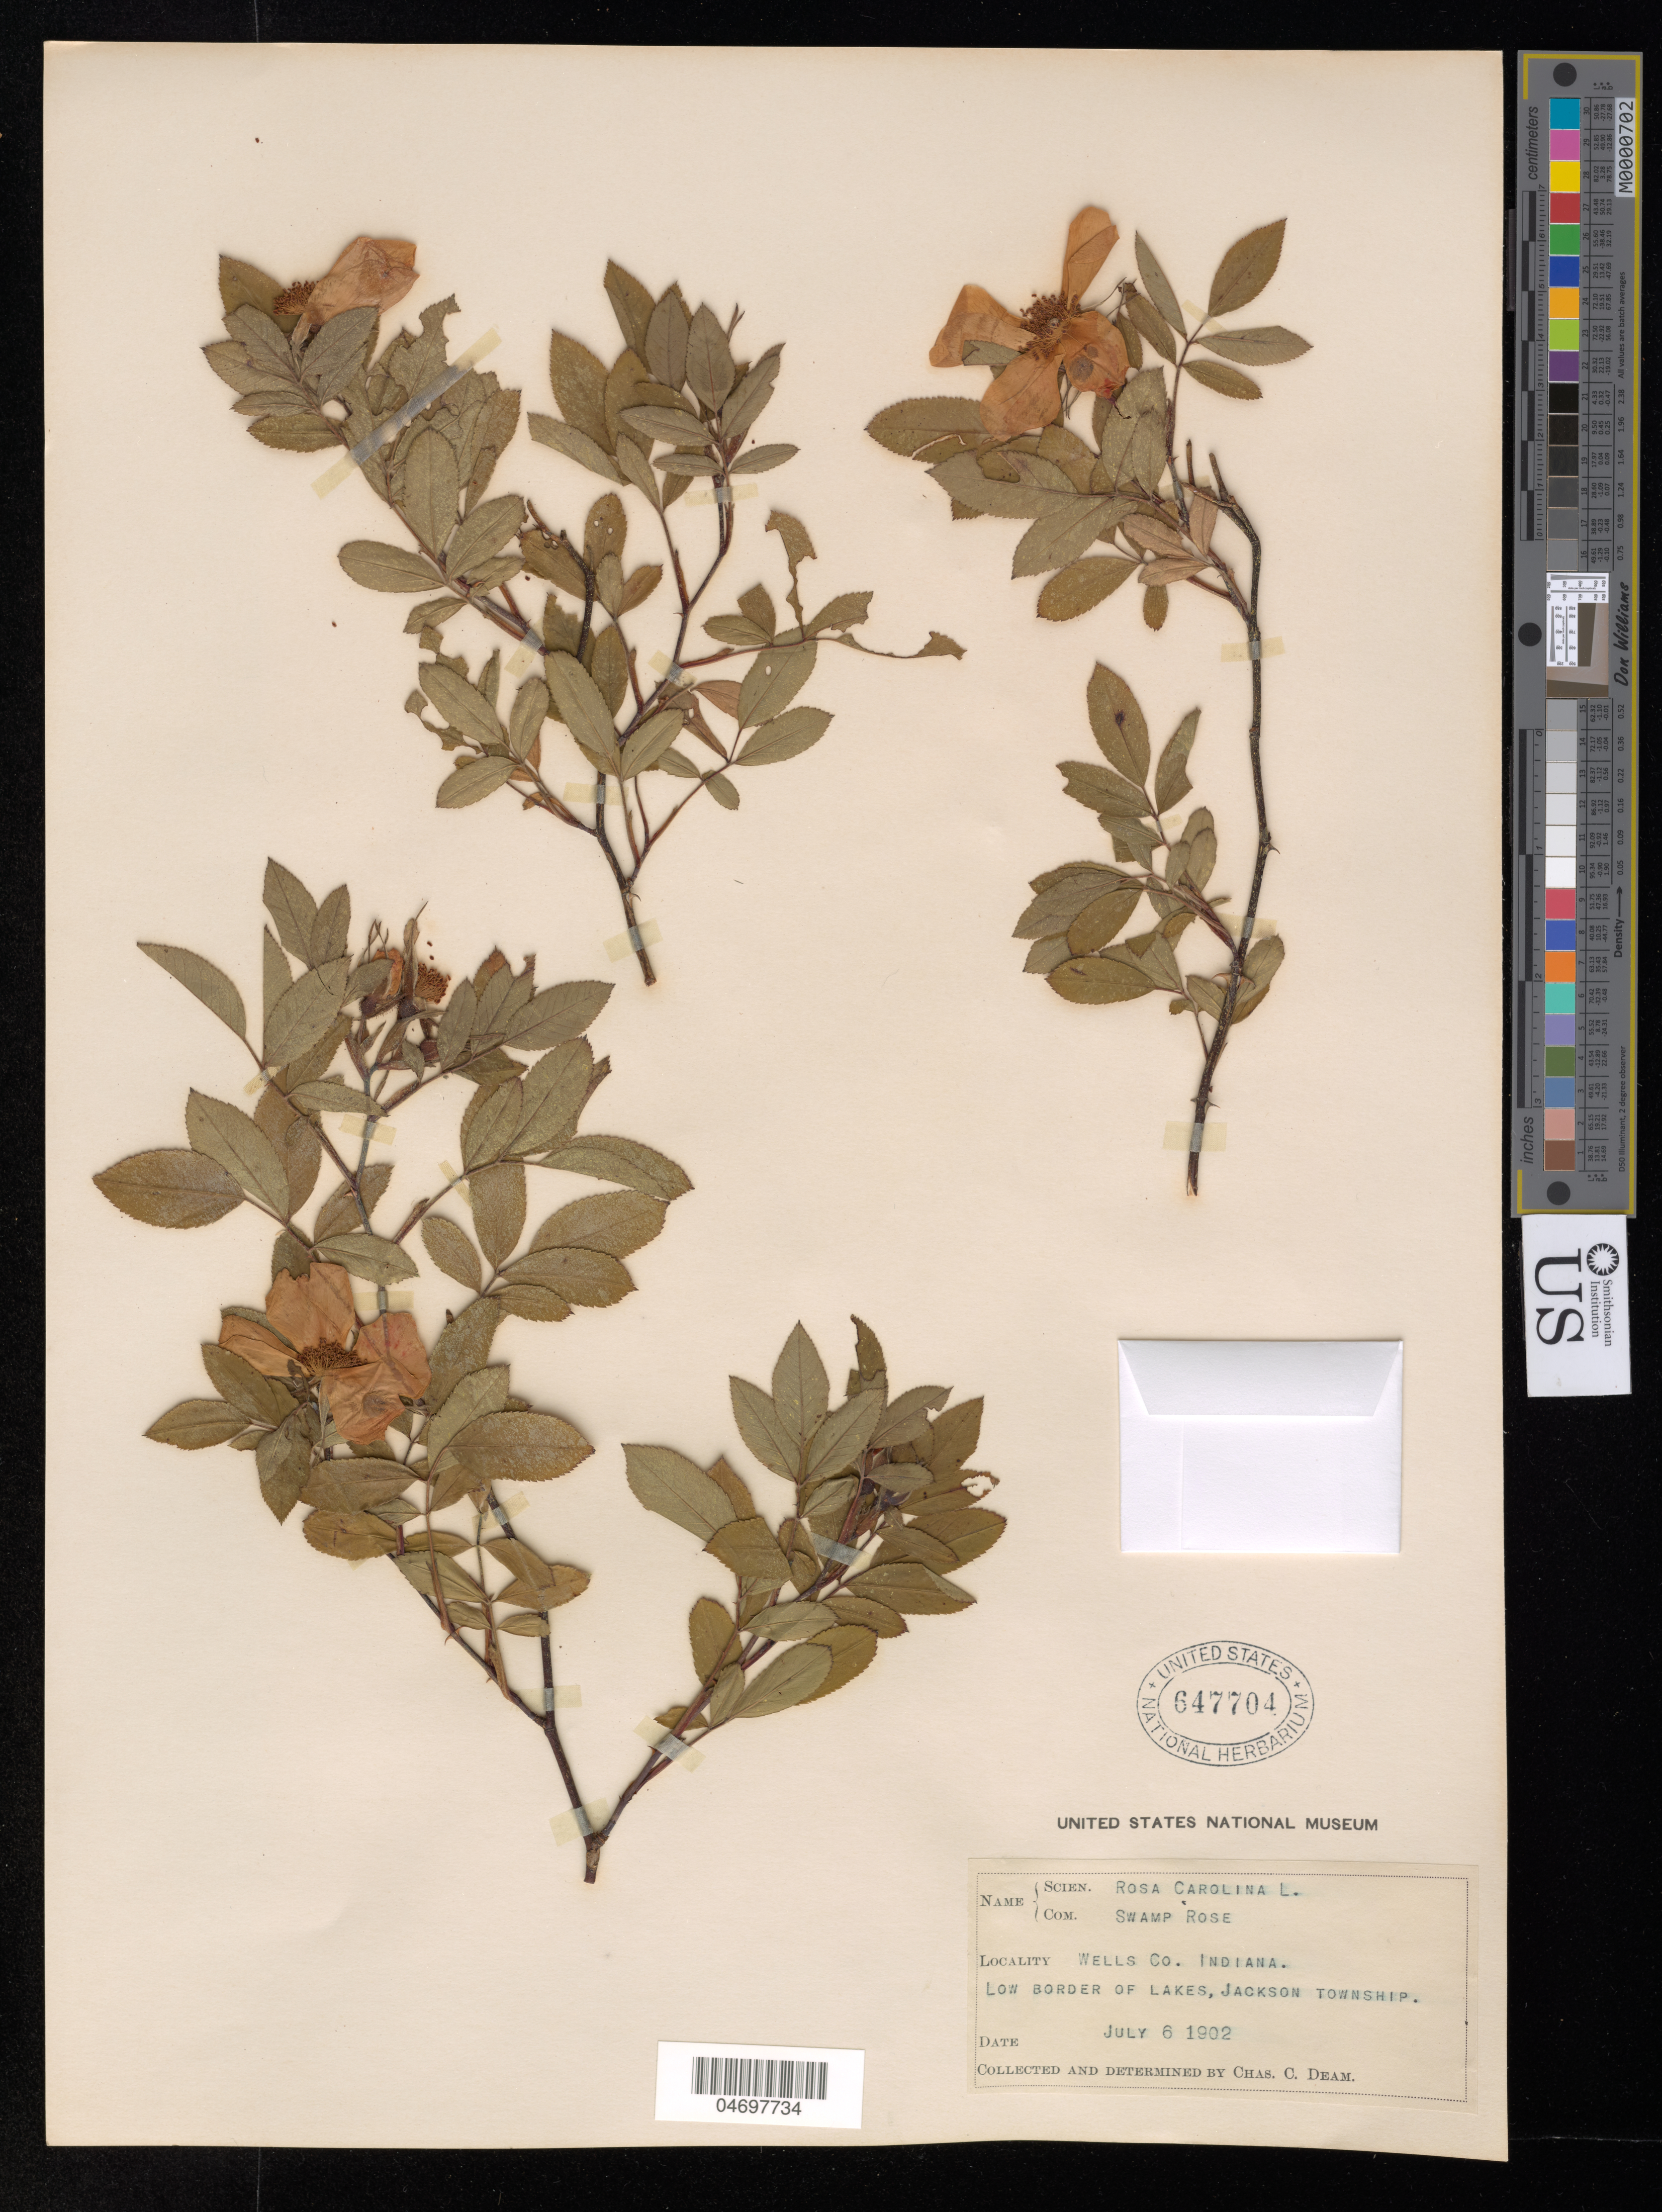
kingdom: Plantae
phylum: Tracheophyta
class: Magnoliopsida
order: Rosales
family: Rosaceae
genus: Rosa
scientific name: Rosa carolina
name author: L.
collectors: C. C. Deam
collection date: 1902-07-06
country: United States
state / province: Indiana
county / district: Wells Co.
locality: Low ground around lakes, Jackson Township.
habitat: low boarder of lake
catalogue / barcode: US 647704